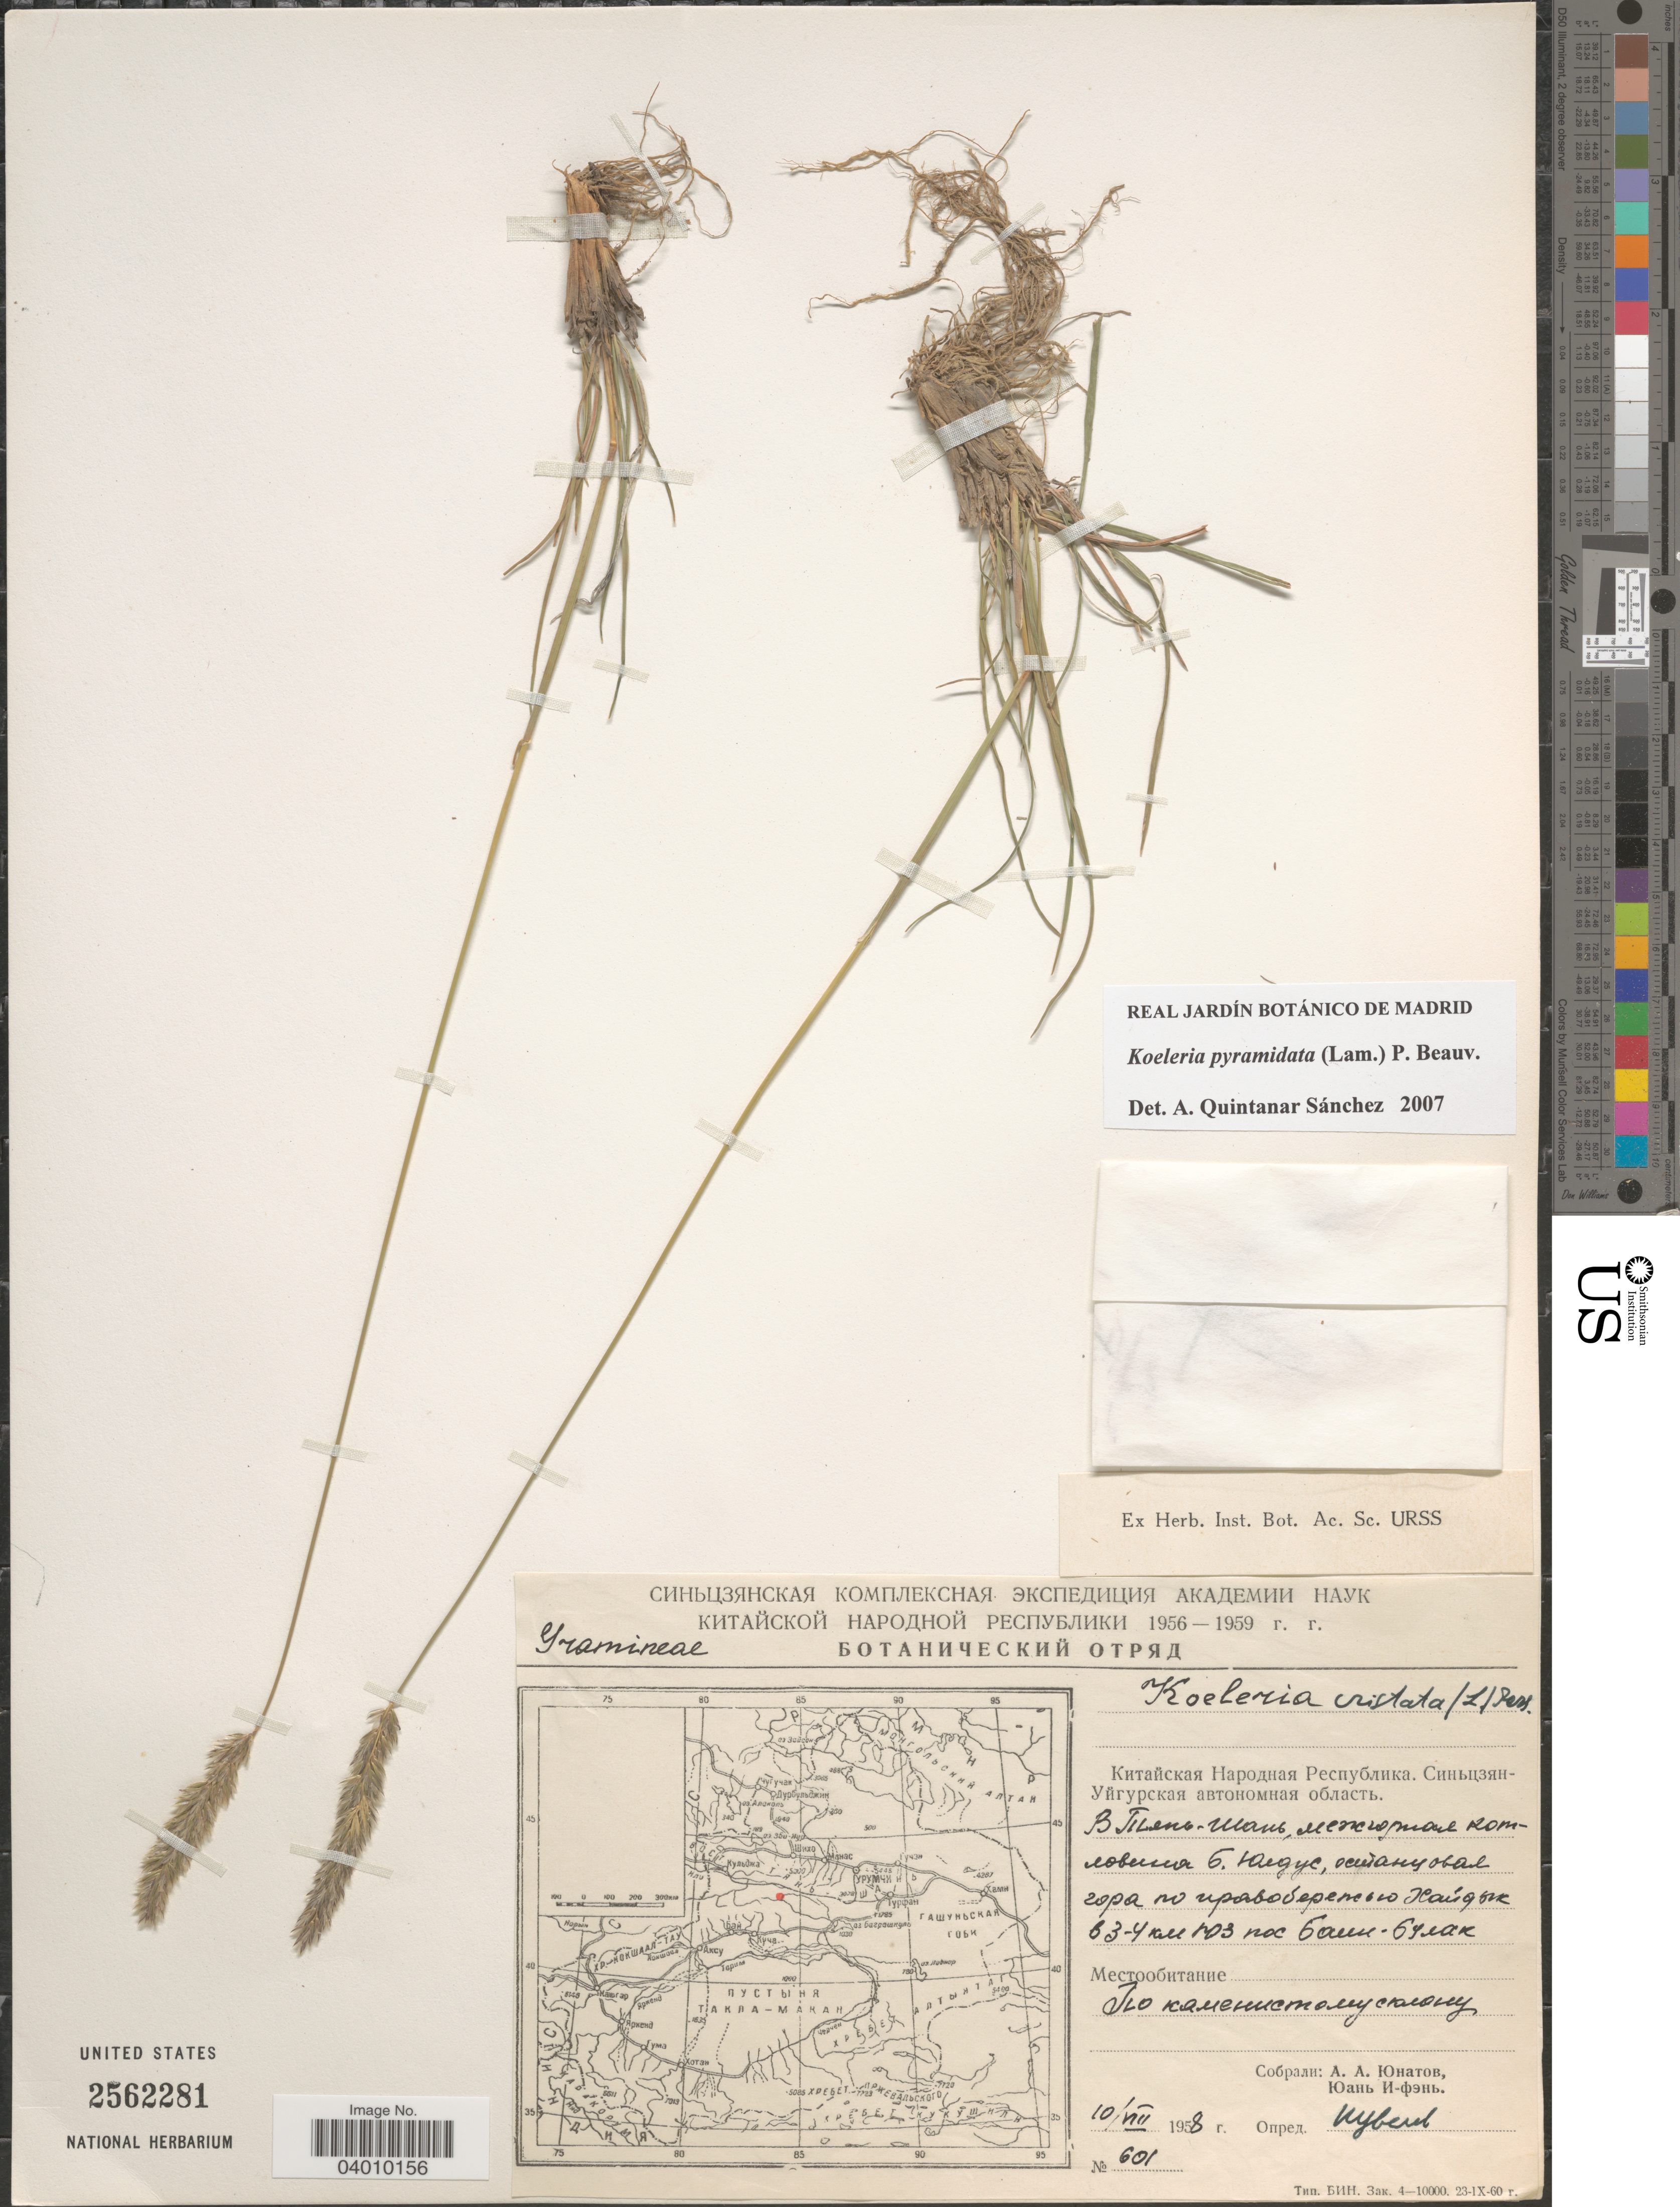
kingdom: Plantae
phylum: Tracheophyta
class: Liliopsida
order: Poales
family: Poaceae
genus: Koeleria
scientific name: Koeleria pyramidata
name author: (Lam.) P. Beauv.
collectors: A. Unatov & Yuan I-fen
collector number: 601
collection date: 1958-08-10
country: China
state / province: Xinjiang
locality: right shore of river Khaydyk, 3-4 km SW of Bain-Bulak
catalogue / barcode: US 2562281